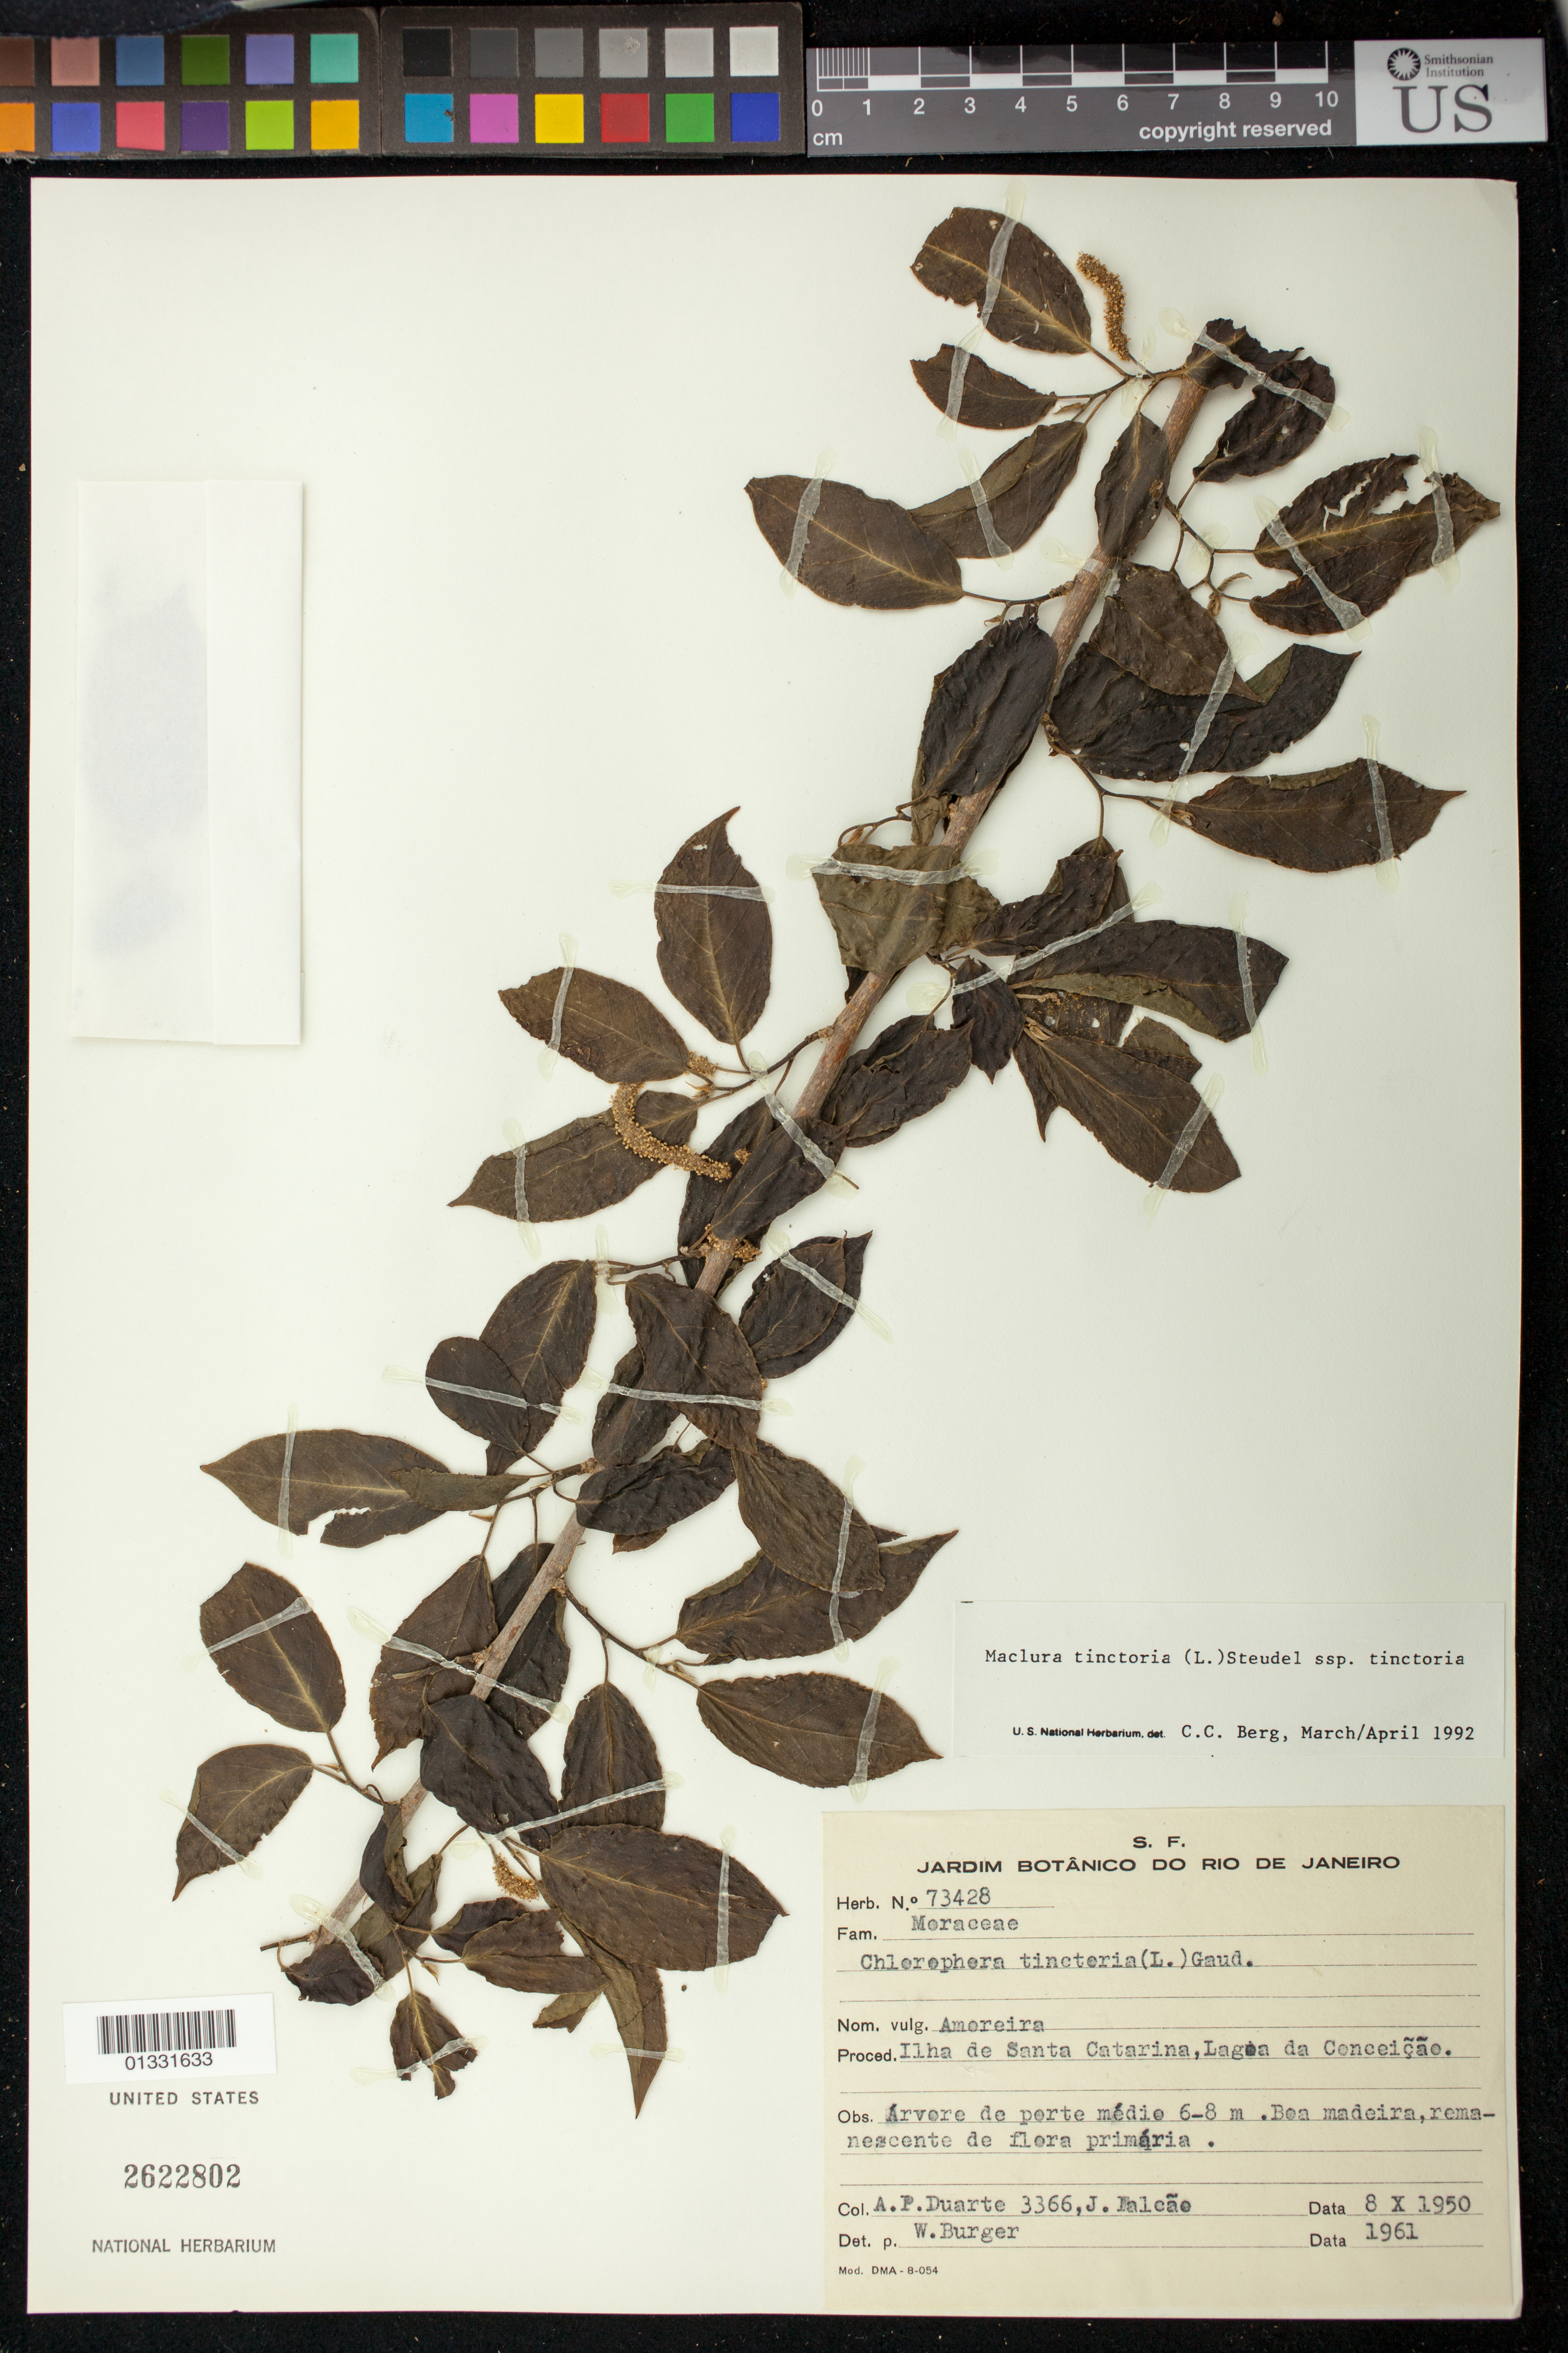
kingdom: Plantae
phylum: Tracheophyta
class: Magnoliopsida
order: Rosales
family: Moraceae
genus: Maclura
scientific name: Maclura tinctoria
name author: (L.) D. Don ex Steud.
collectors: A. P. Duarte & J. Falcao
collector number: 3366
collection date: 1950-10-08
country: Brazil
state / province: Santa Catarina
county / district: Florianópolis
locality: Lagoa da Conceição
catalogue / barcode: US 2622802